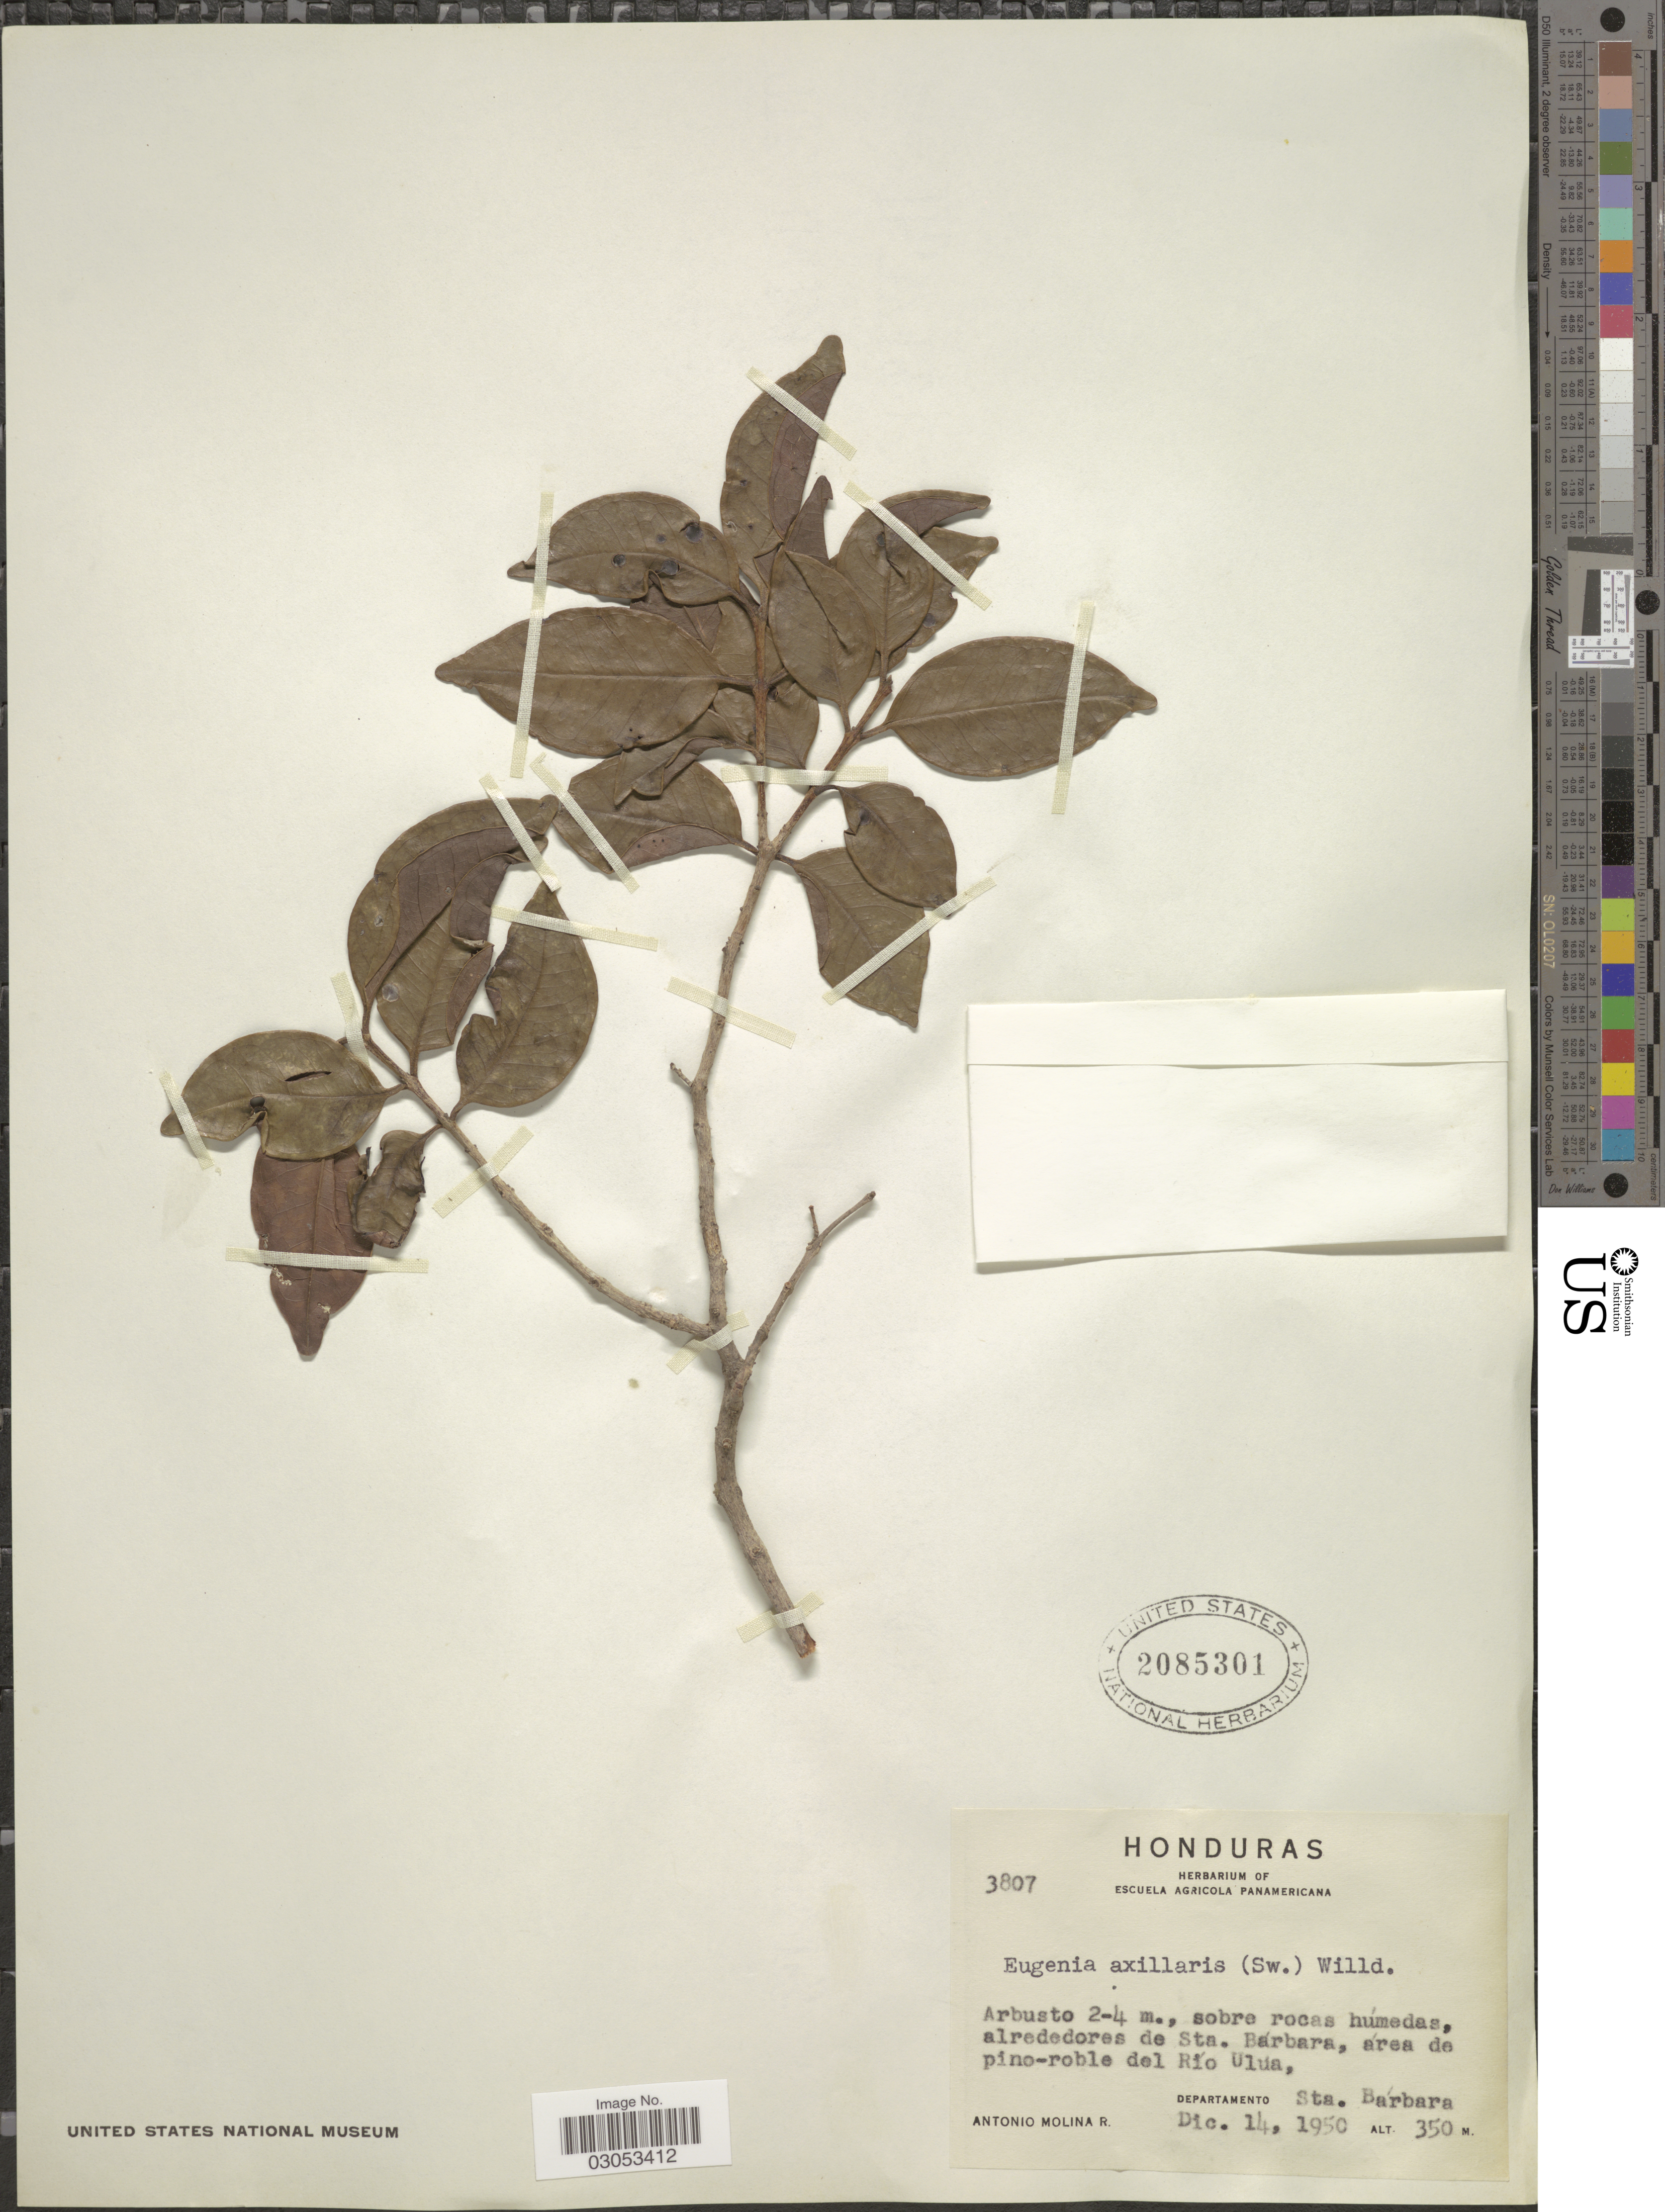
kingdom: Plantae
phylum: Tracheophyta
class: Magnoliopsida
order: Myrtales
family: Myrtaceae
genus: Eugenia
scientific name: Eugenia axillaris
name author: (Sw.) Willd.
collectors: A. Molina R.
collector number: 3807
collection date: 1950-12-14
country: Honduras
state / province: Santa Bárbara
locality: Alrededores de Sta. Bárbara, área de pino-roble del Río Ulua, Departamento Sta. Bárbara.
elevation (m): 350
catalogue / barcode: US 2085301